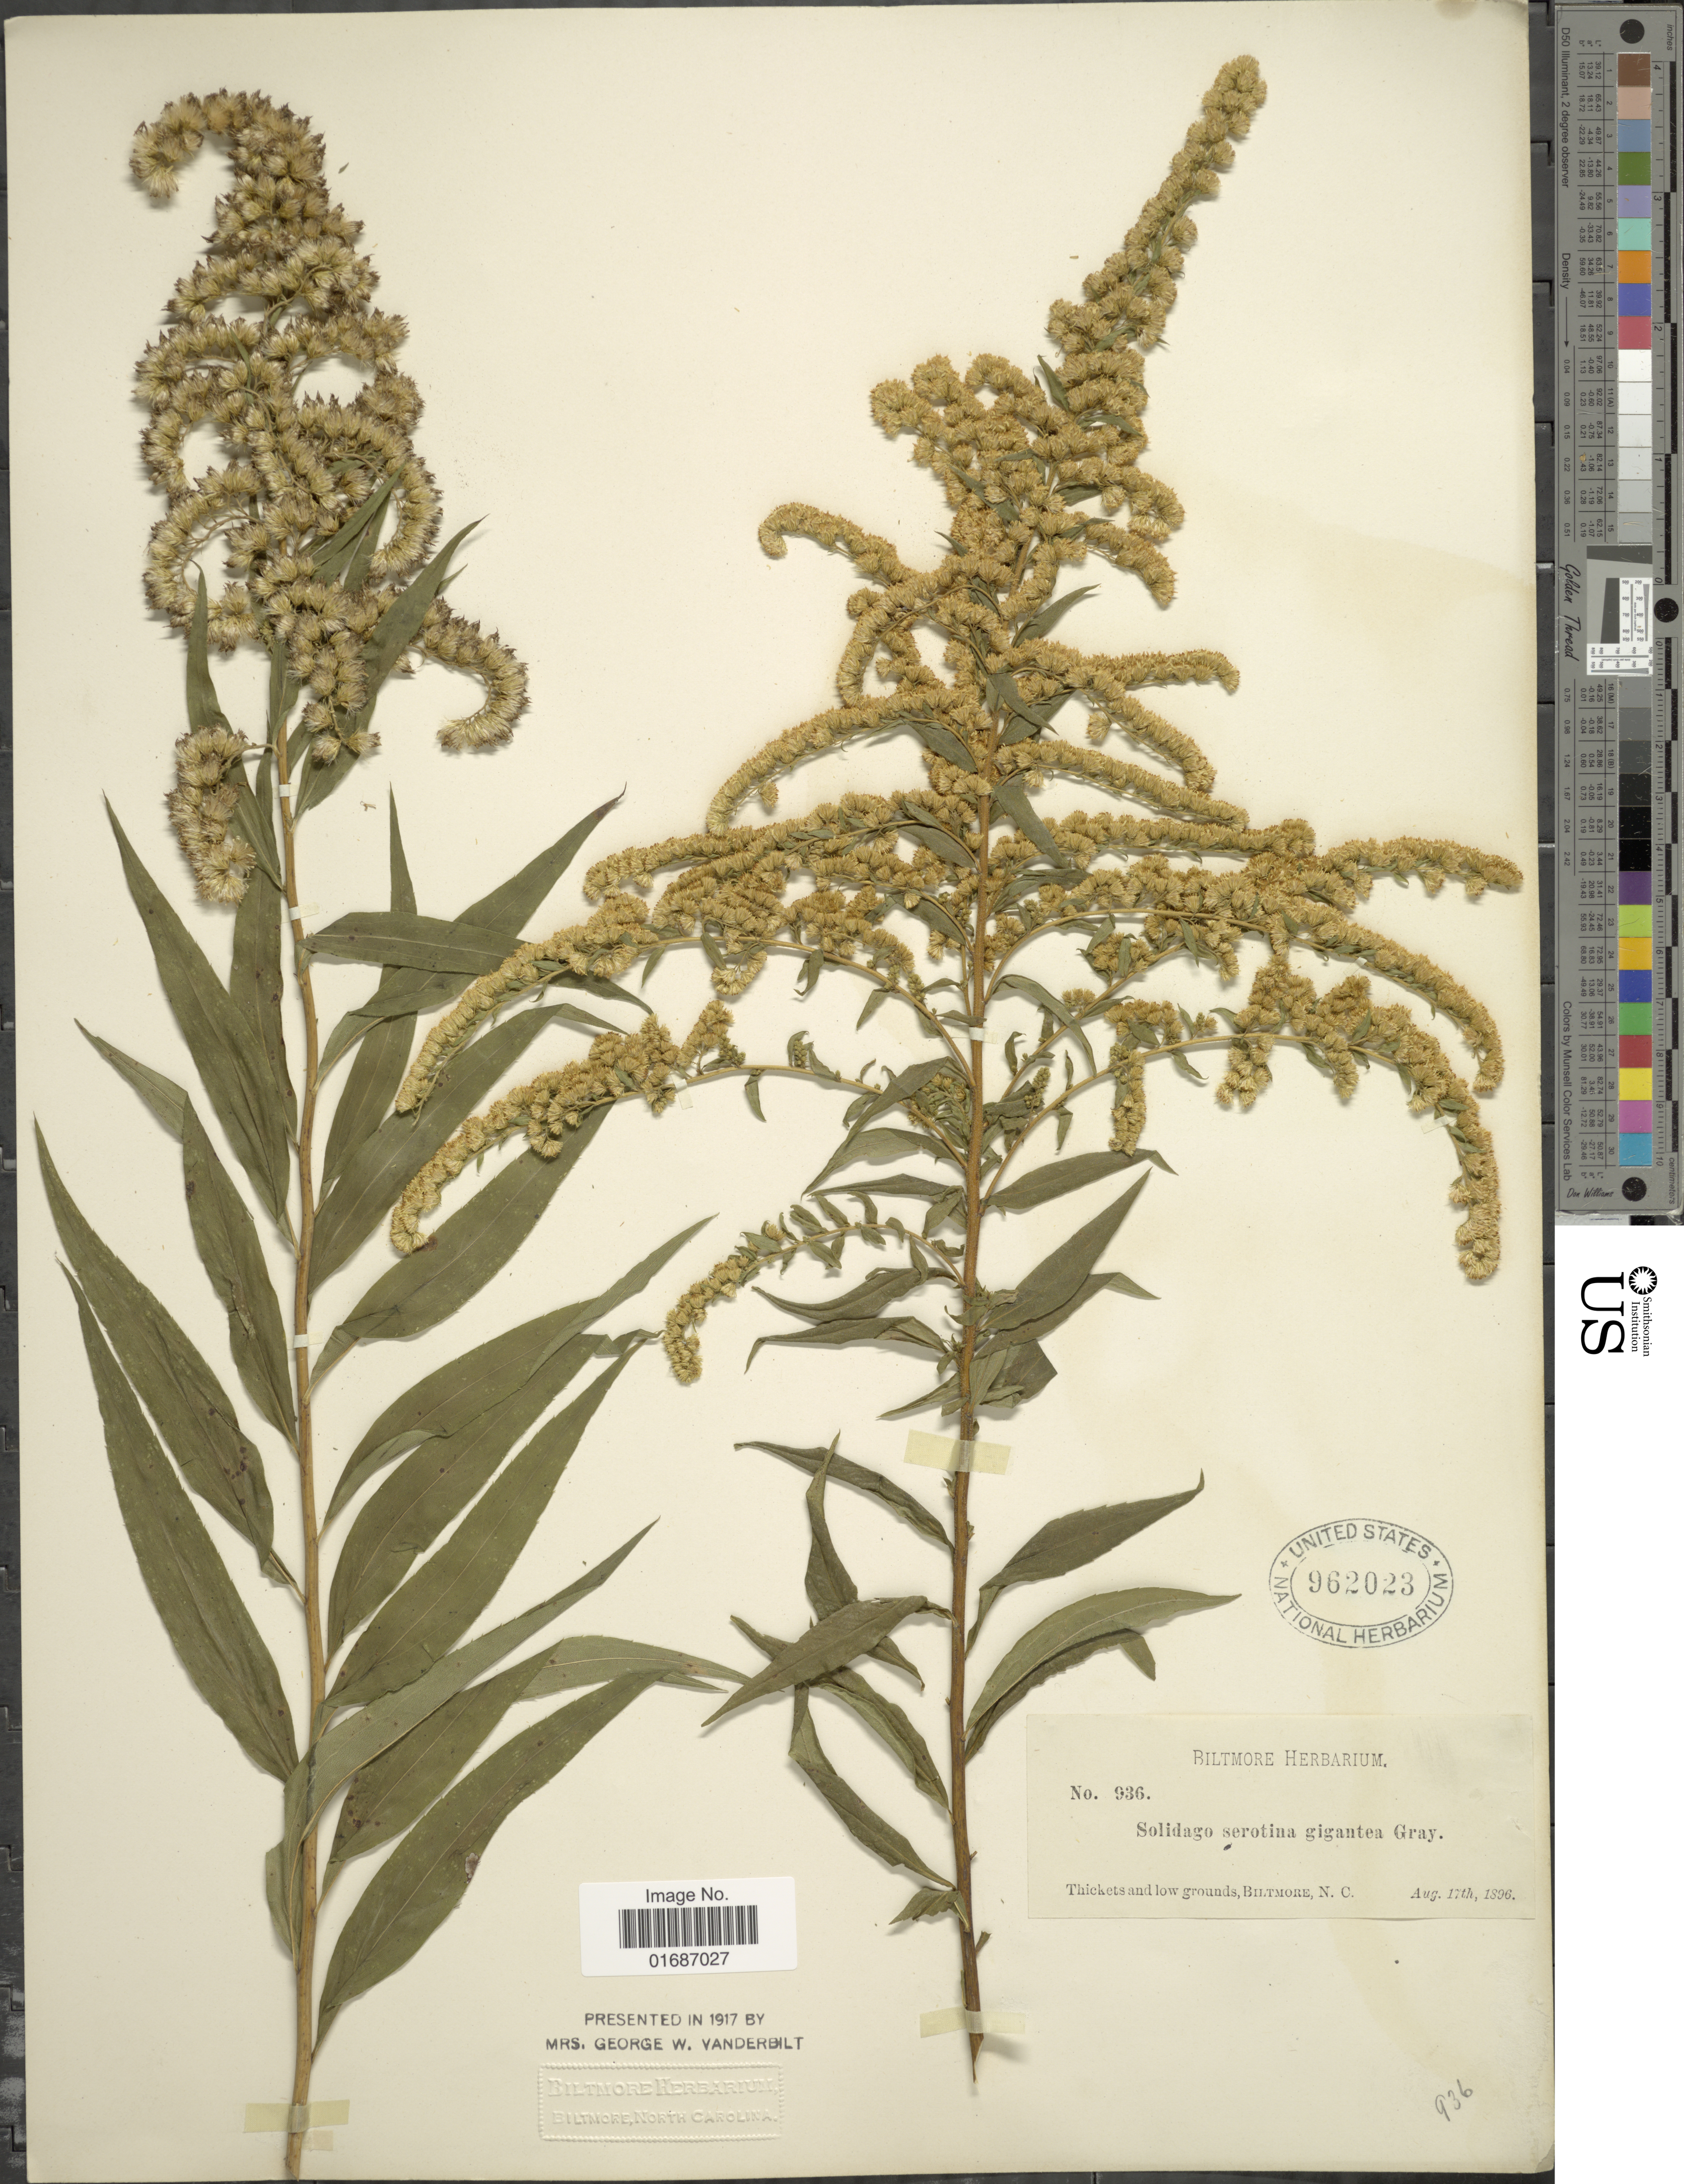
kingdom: Plantae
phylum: Tracheophyta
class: Magnoliopsida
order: Asterales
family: Asteraceae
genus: Solidago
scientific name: Solidago gigantea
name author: Aiton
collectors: ex herb. Biltmore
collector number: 936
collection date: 1896-08-17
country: United States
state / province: North Carolina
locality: Thickets and low grounds, Biltmore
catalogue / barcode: US 962023